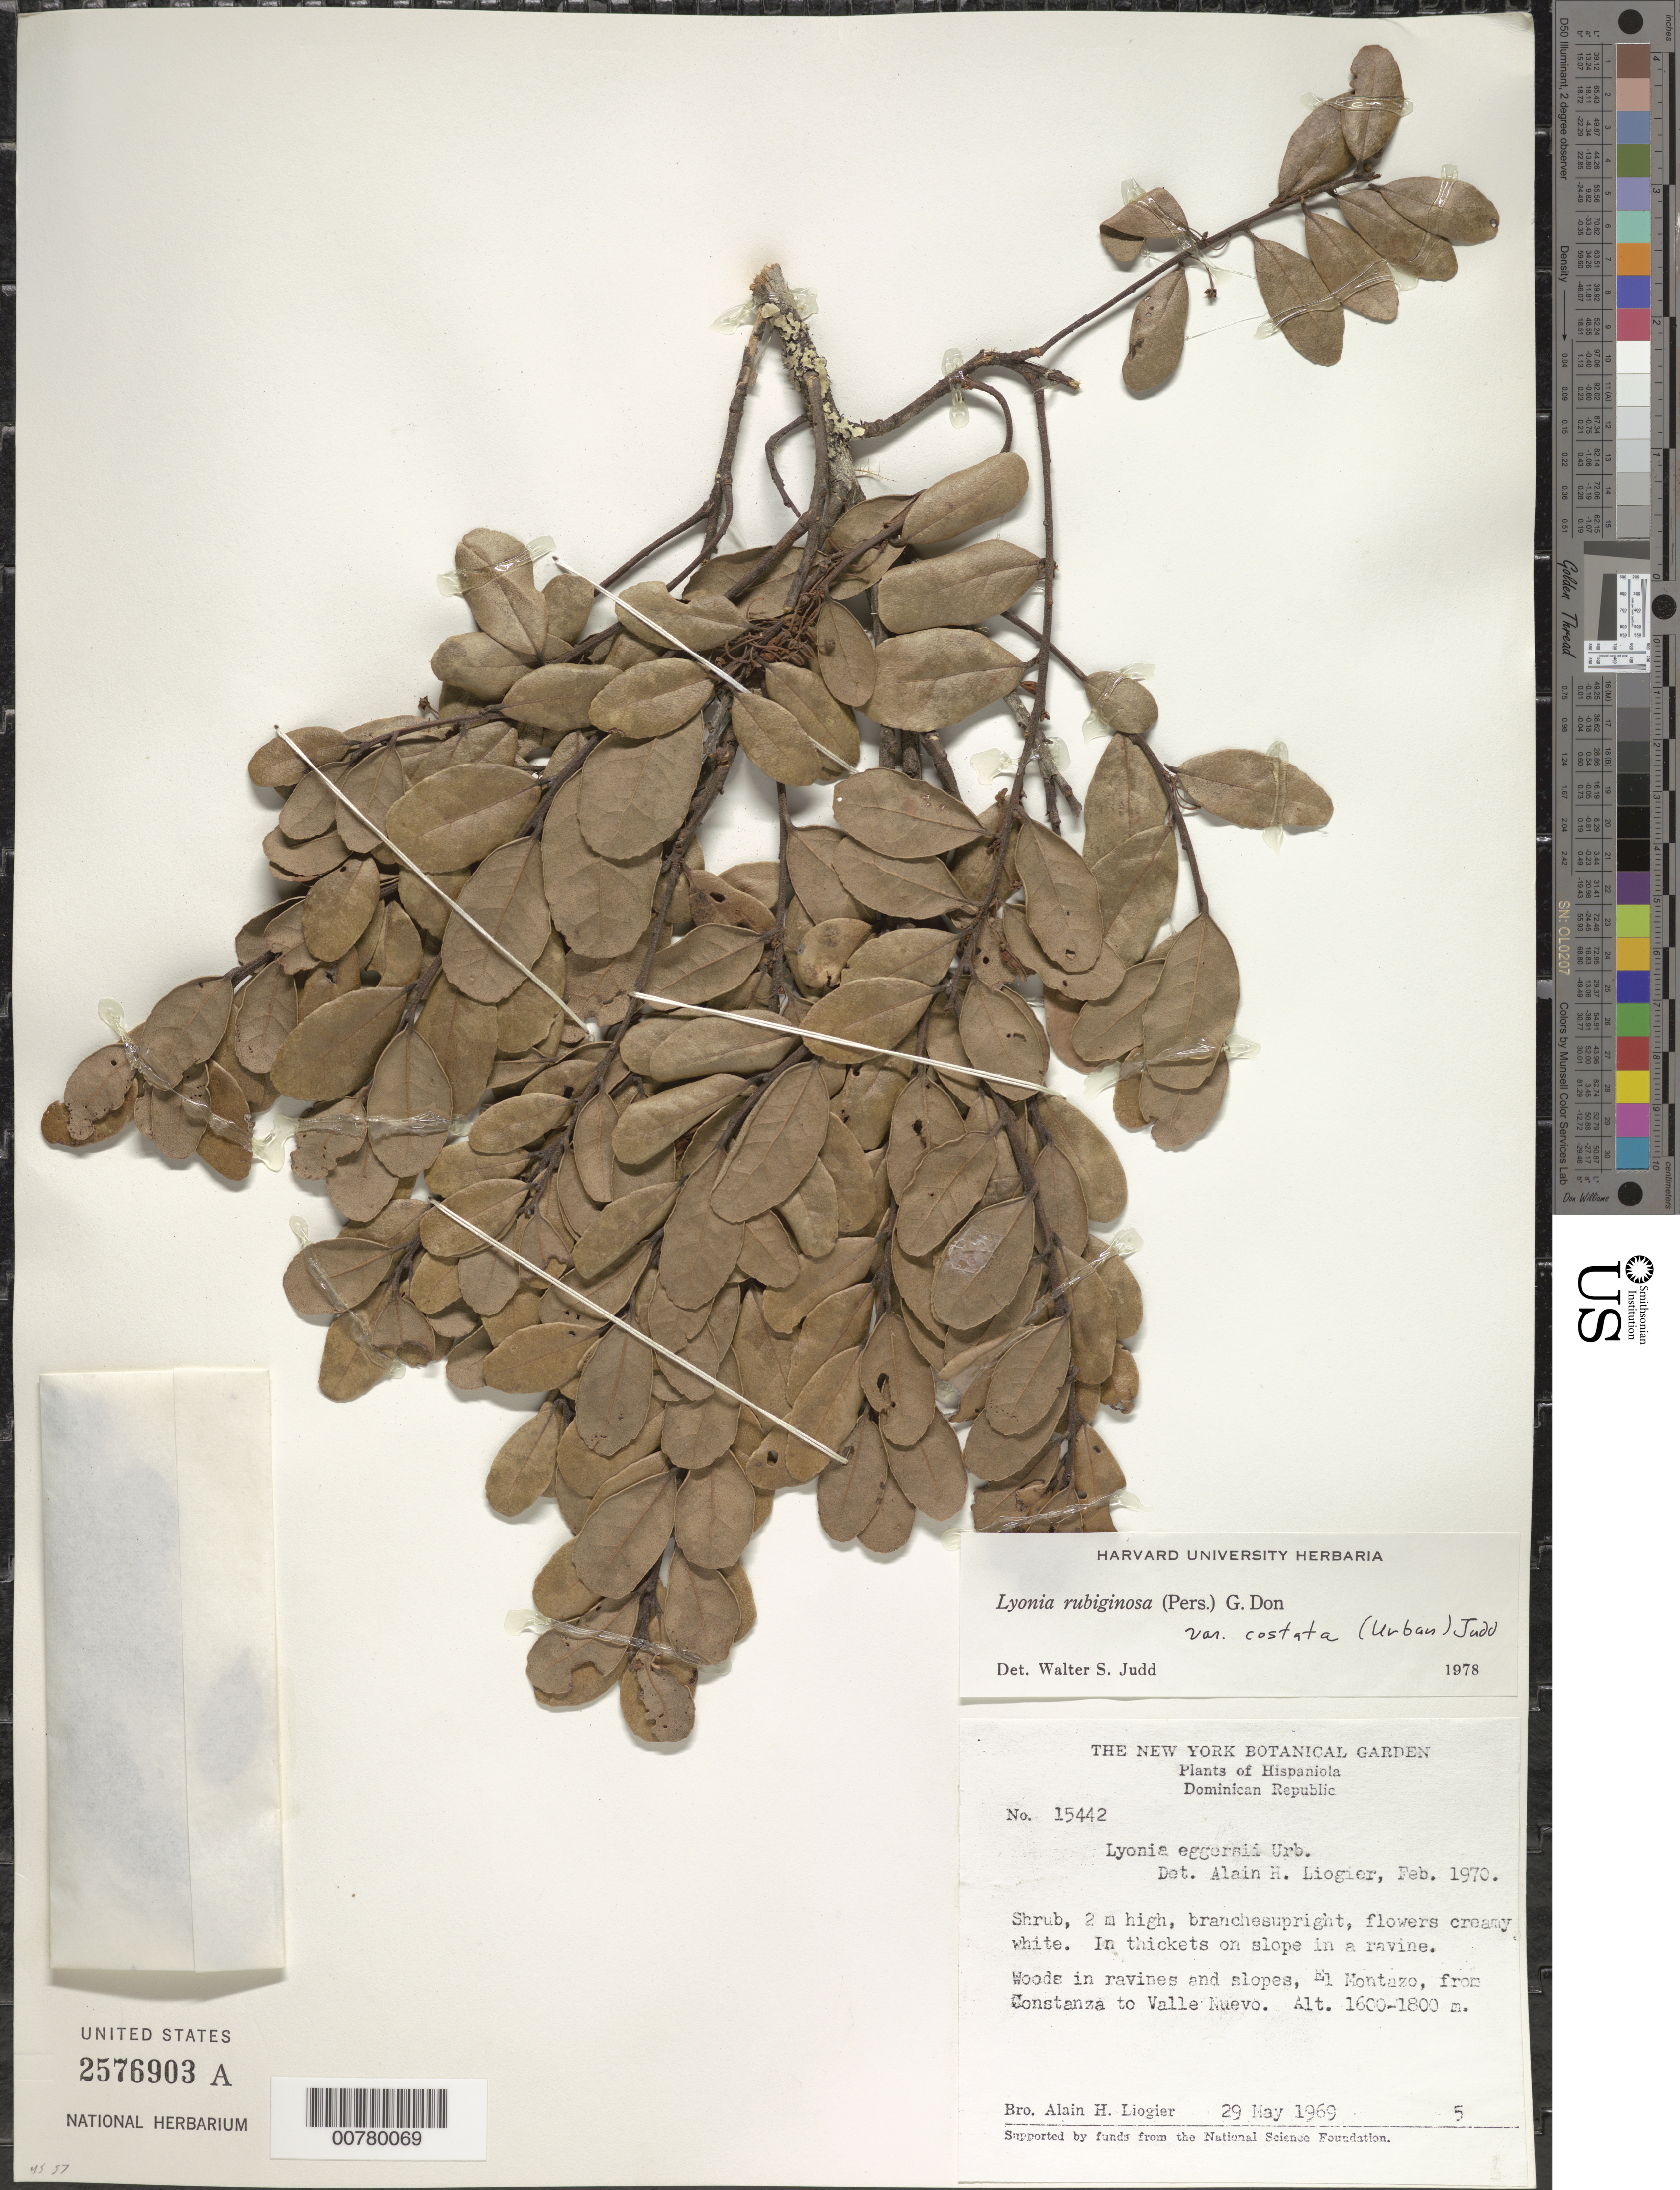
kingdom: Plantae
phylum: Tracheophyta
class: Magnoliopsida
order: Ericales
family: Ericaceae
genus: Lyonia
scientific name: Lyonia rubiginosa var. costata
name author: (Urb.) Judd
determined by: Judd, Walter S.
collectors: A. H. Liogier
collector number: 15442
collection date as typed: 29 May 1969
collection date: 1969-05-29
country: Dominican Republic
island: Hispaniola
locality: From Constanza to Valle Nuevo, El Montazo.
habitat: In thickets on slope; woods in ravines and slopes.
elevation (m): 1600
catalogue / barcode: US 2576903A